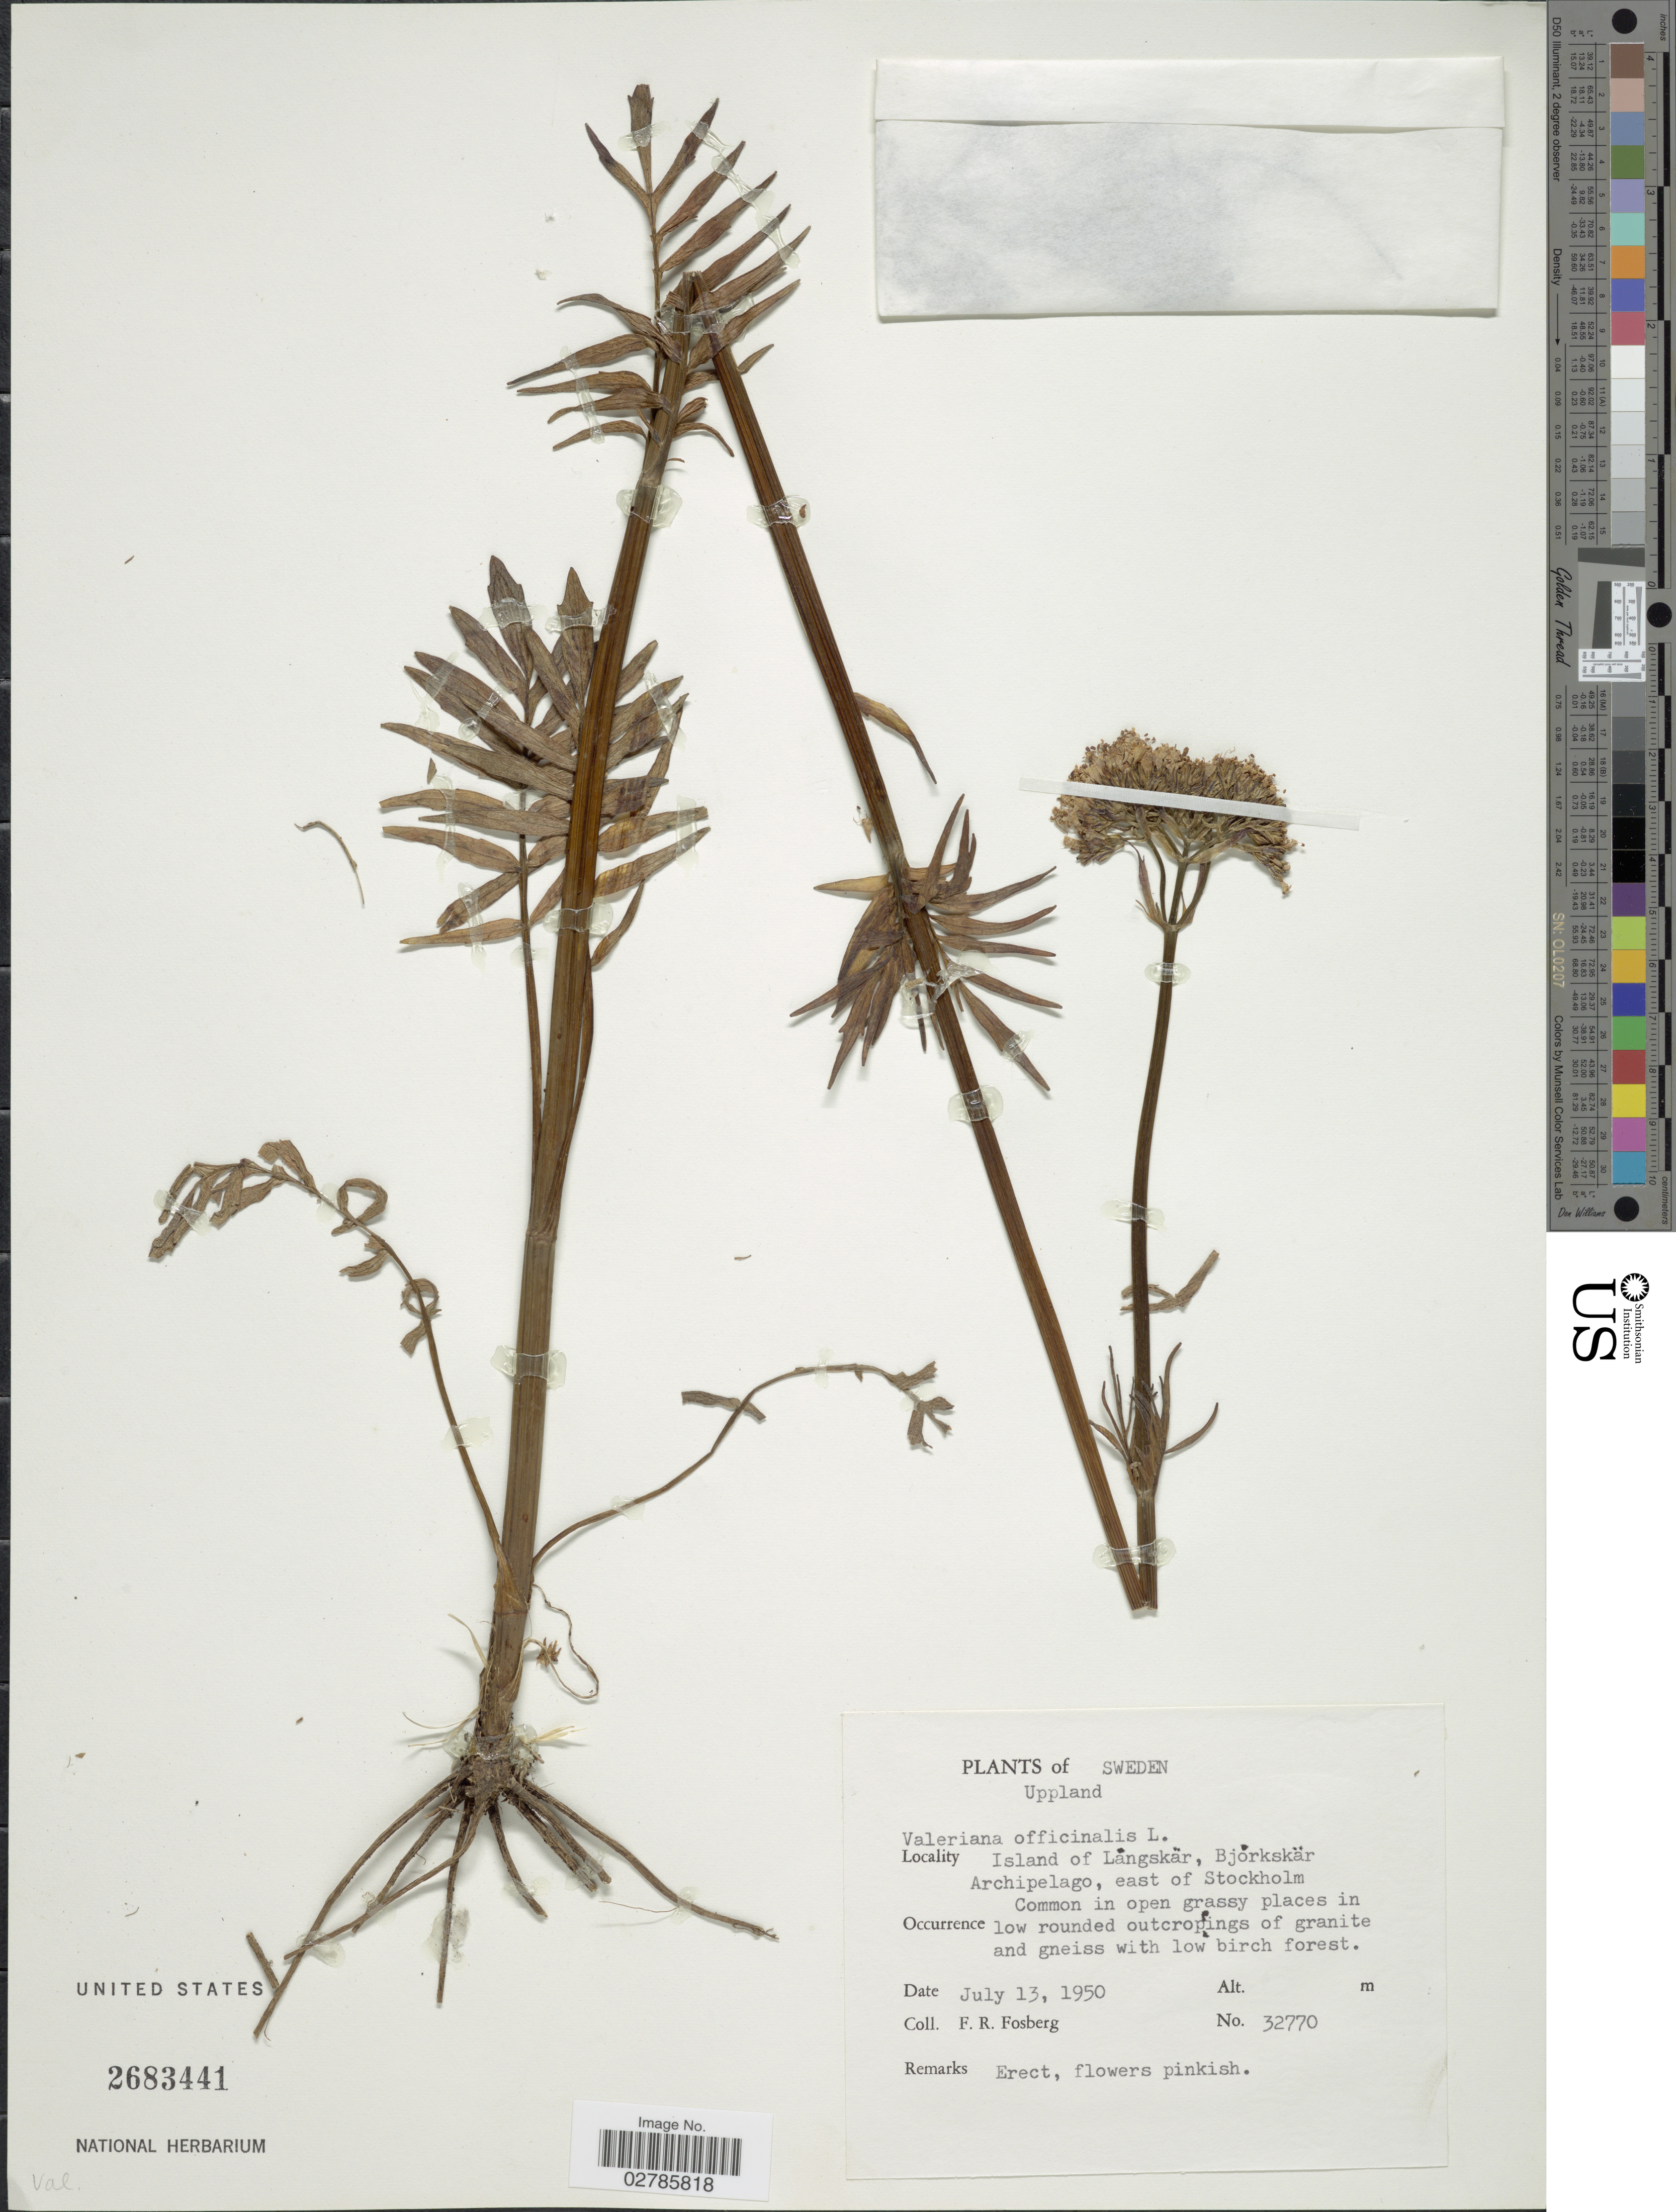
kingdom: Plantae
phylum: Tracheophyta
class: Magnoliopsida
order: Dipsacales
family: Caprifoliaceae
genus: Valeriana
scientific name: Valeriana officinalis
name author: L.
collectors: F. R. Fosberg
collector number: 32770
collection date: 1950-07-13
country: Sweden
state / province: Stockholm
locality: Uppland Sweden. Island of Langskär, Bjorkskär Archipelago, east of Stockholm.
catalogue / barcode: US 2683441